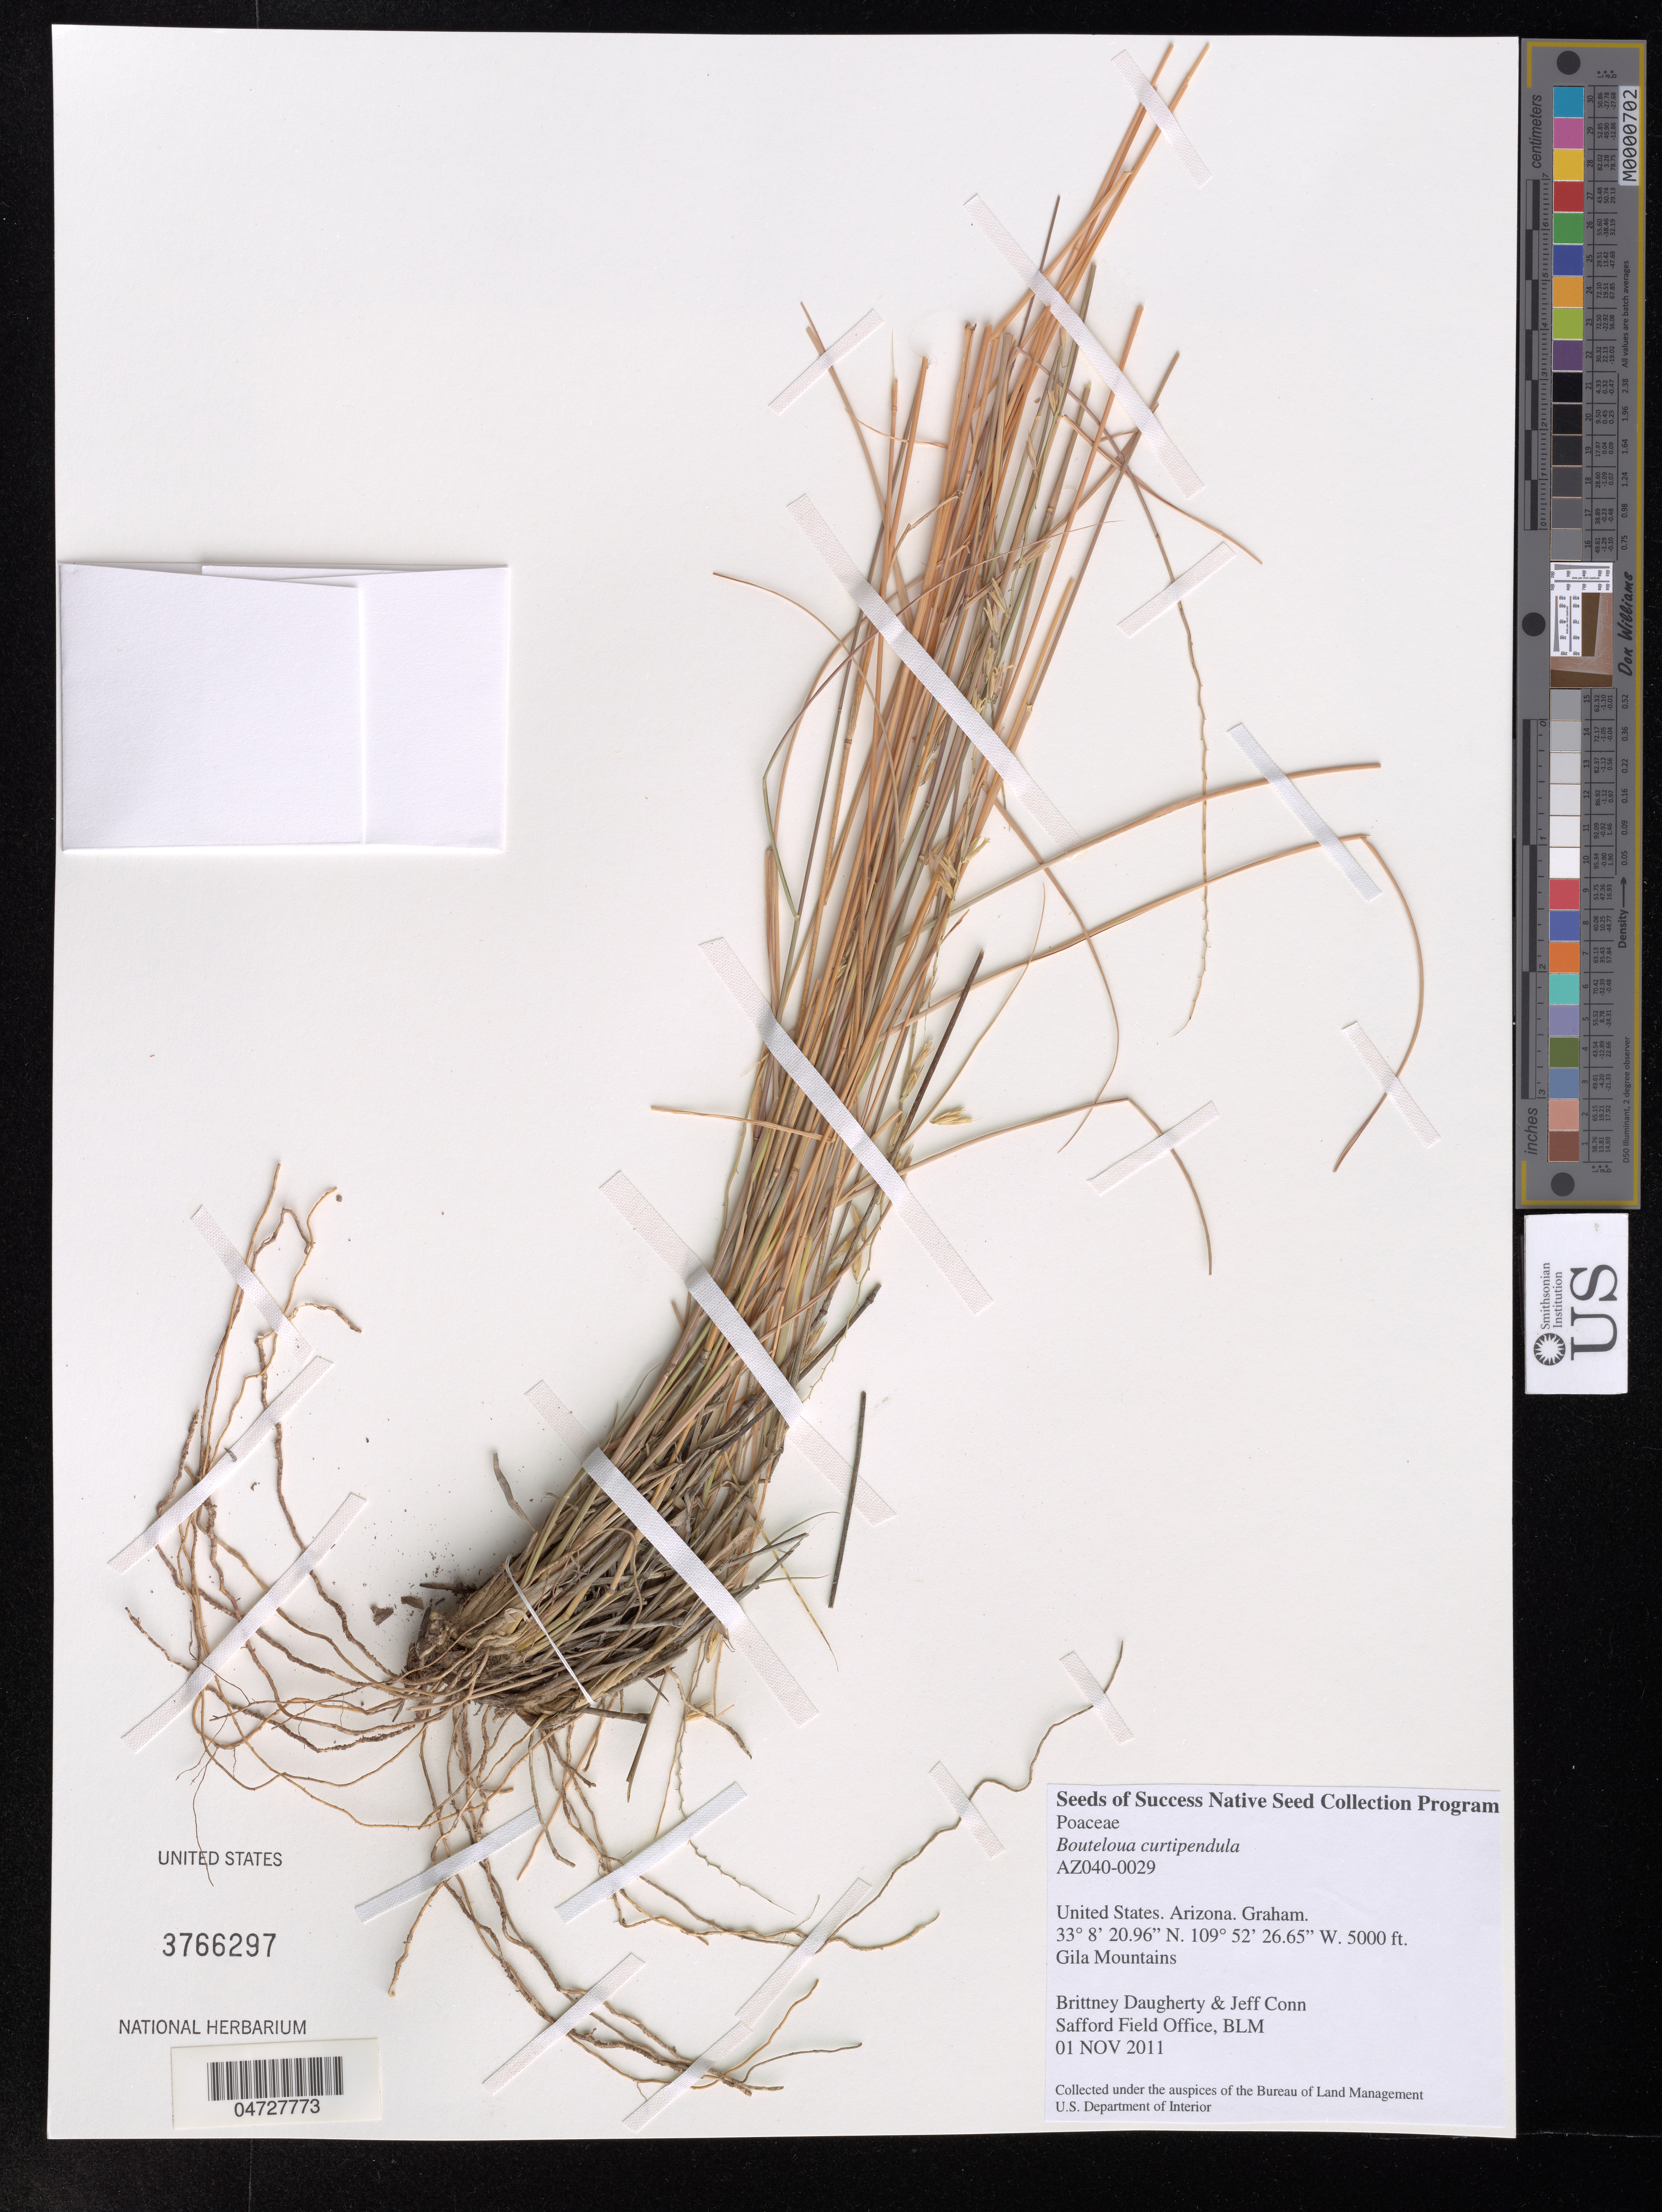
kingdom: Plantae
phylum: Tracheophyta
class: Liliopsida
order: Poales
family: Poaceae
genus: Bouteloua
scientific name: Bouteloua curtipendula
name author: (Michx.) Torr.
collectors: B. Daugherty & J. Conn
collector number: AZ040-0029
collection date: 2011-11-01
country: United States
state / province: Arizona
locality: Graham.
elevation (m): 1524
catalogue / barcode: US 3766297